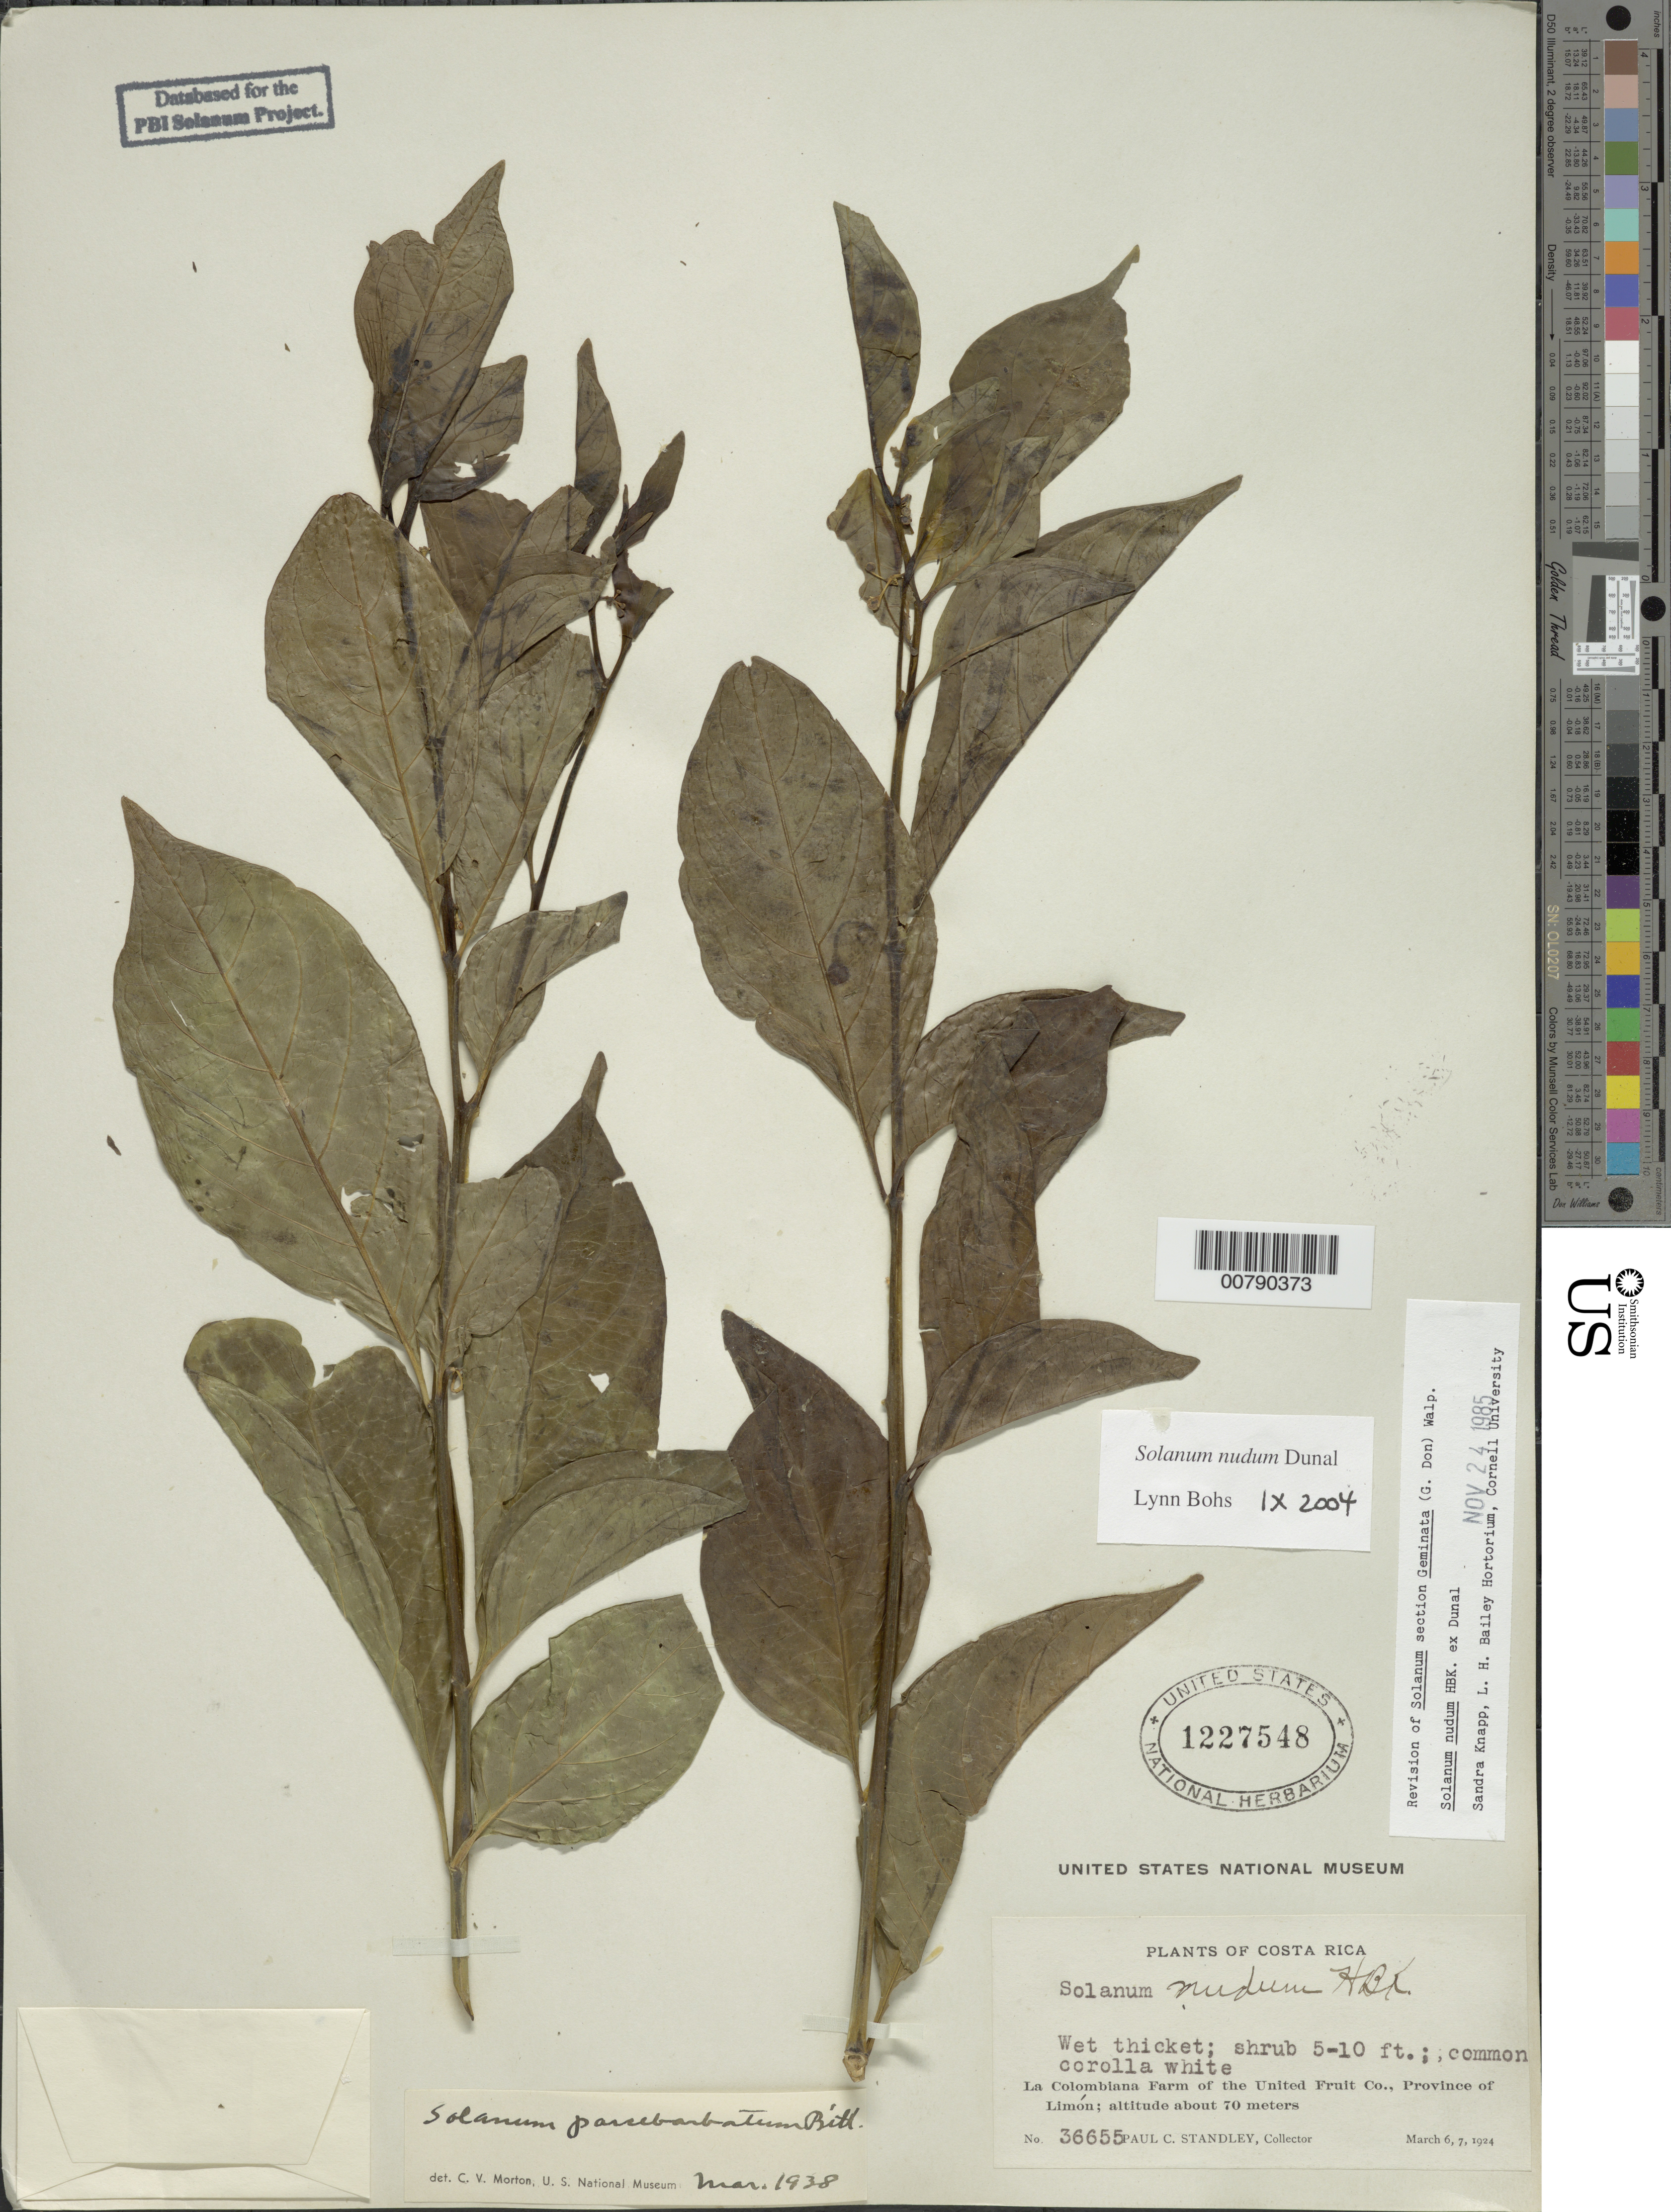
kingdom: Plantae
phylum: Tracheophyta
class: Magnoliopsida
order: Solanales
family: Solanaceae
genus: Solanum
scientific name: Solanum nudum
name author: Dunal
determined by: Bohs, L. A.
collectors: P. C. Standley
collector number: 36655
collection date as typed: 6 Mar 1924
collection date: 1924-03-06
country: Costa Rica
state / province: Limón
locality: La Colombiana Farm of the United Fruit Co.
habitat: Wet thicket.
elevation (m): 70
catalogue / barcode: US 1227548